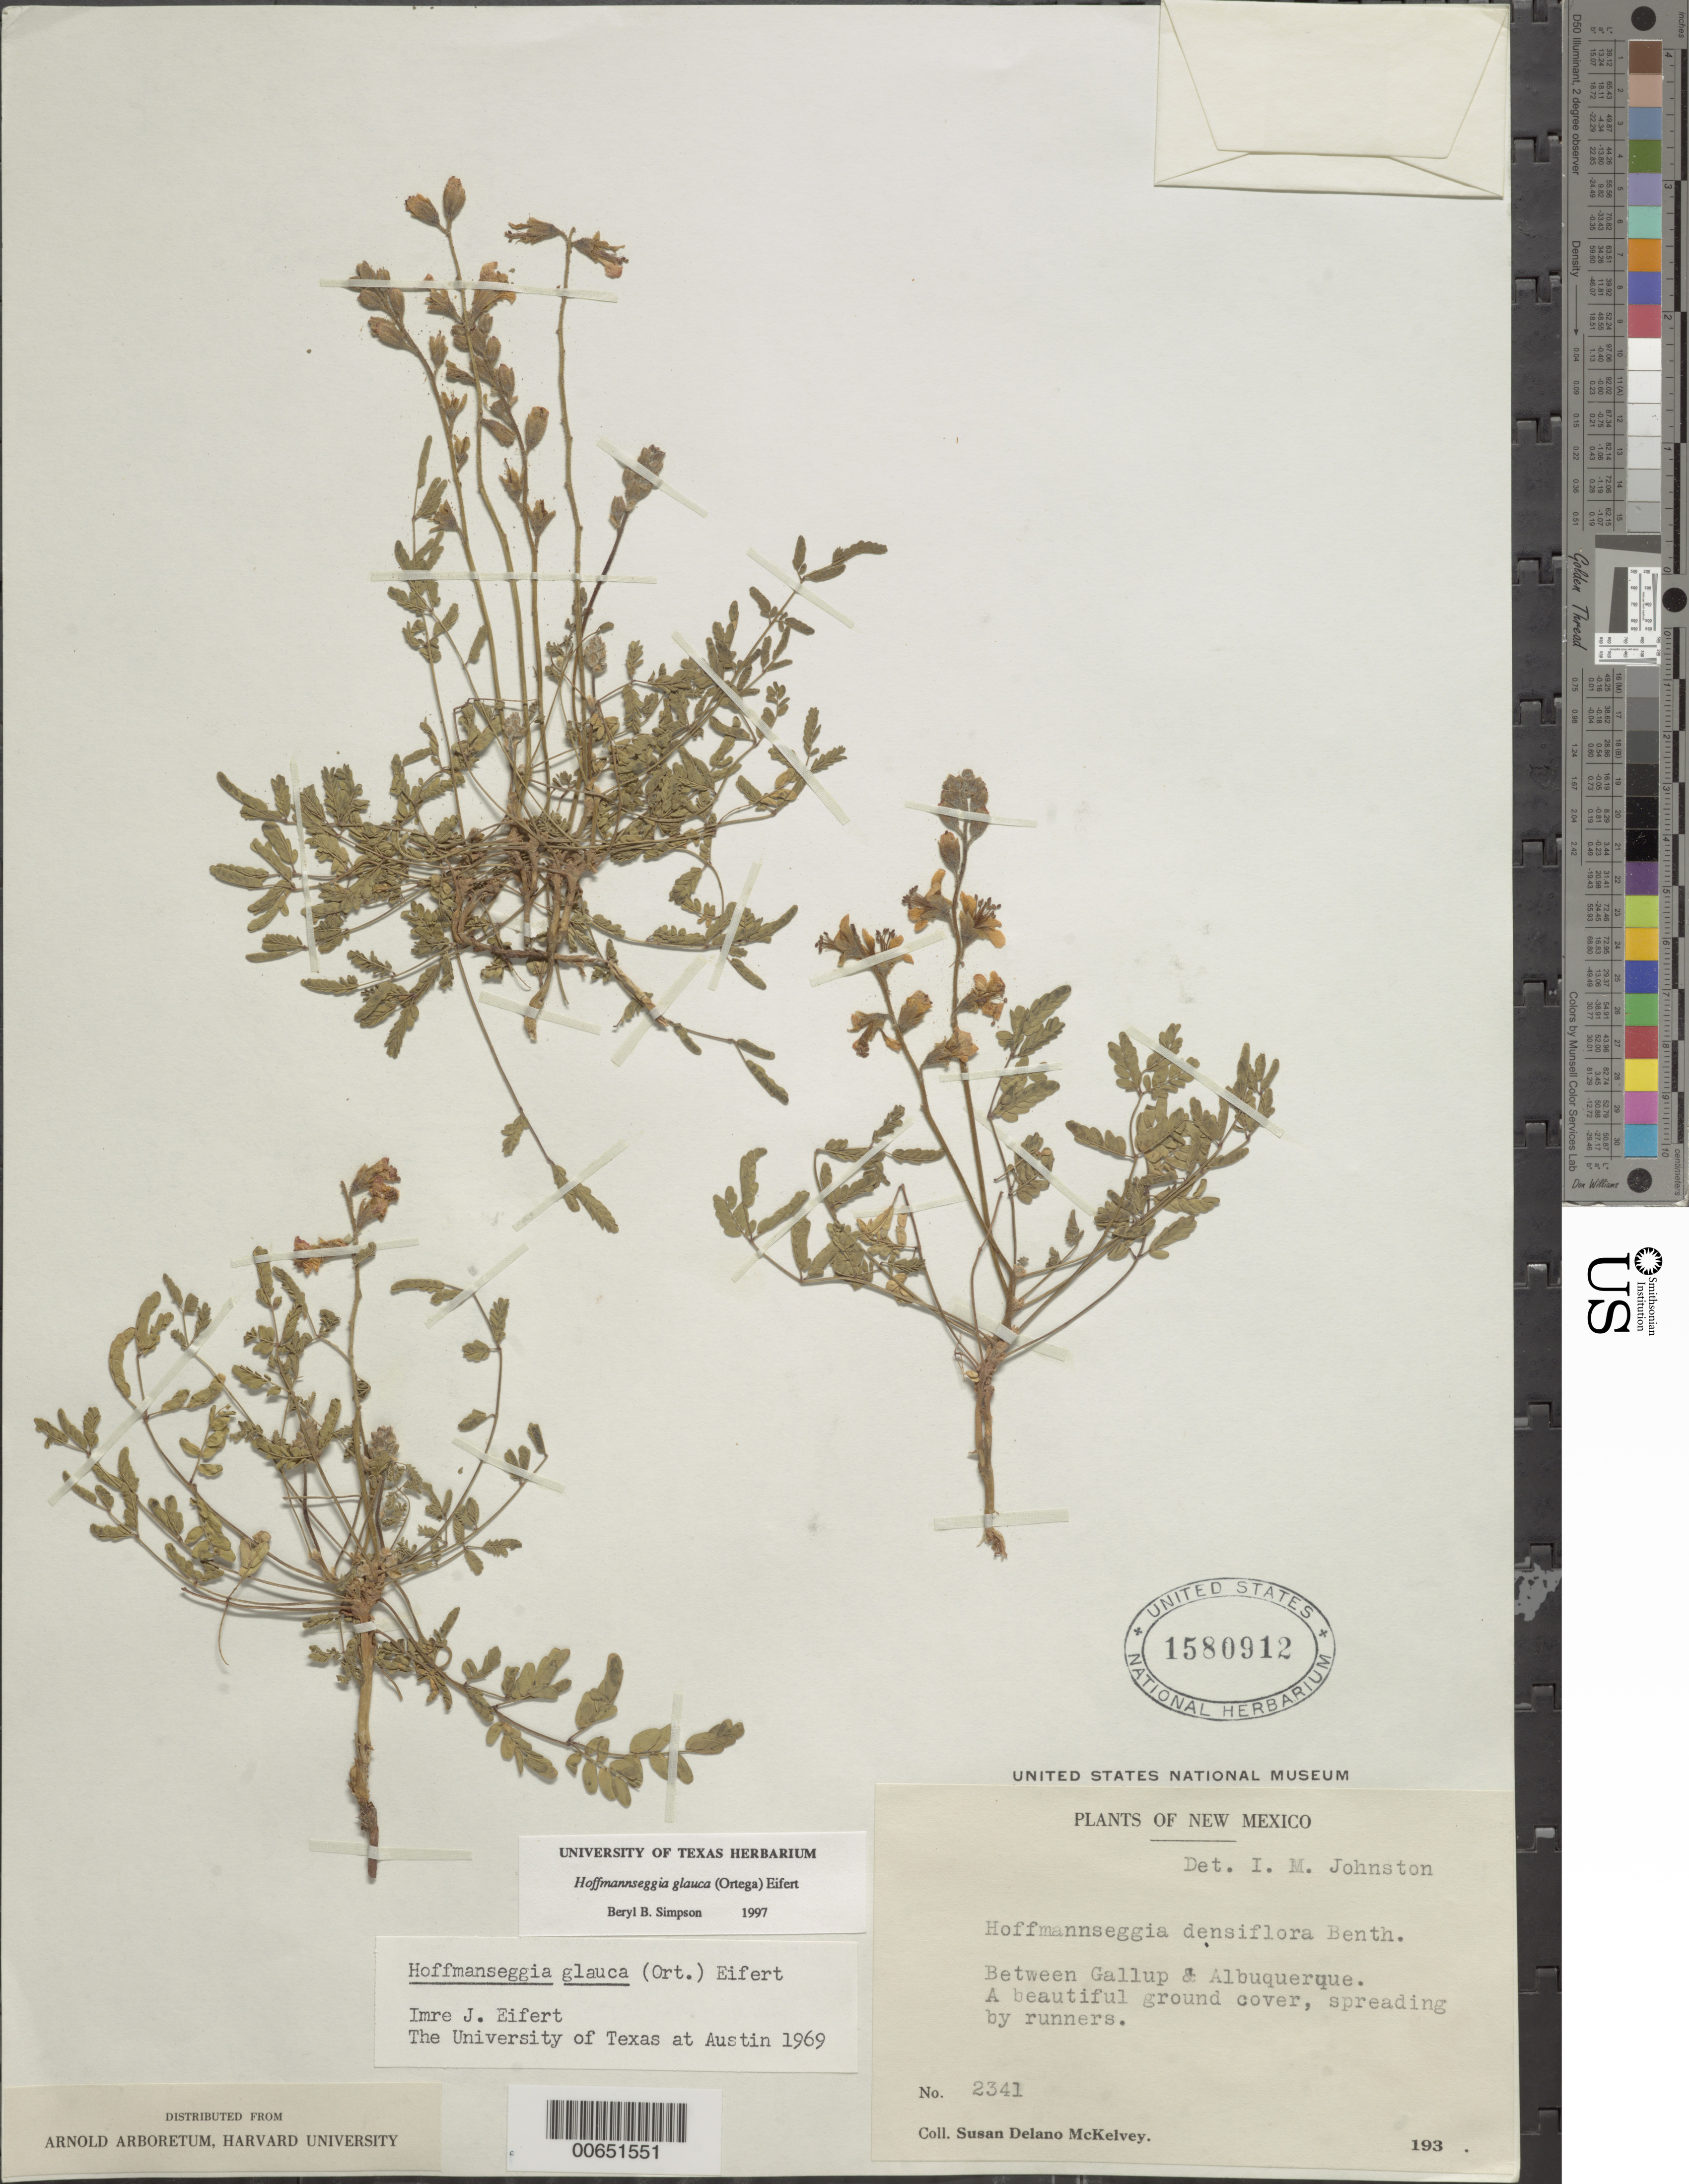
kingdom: Plantae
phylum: Tracheophyta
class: Magnoliopsida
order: Fabales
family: Fabaceae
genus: Hoffmannseggia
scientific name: Hoffmannseggia glauca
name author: (Ortega) Eifert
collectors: S. A. McKelvey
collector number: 2341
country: United States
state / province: New Mexico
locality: Between Gallup and Albuquerque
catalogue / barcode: US 1582912